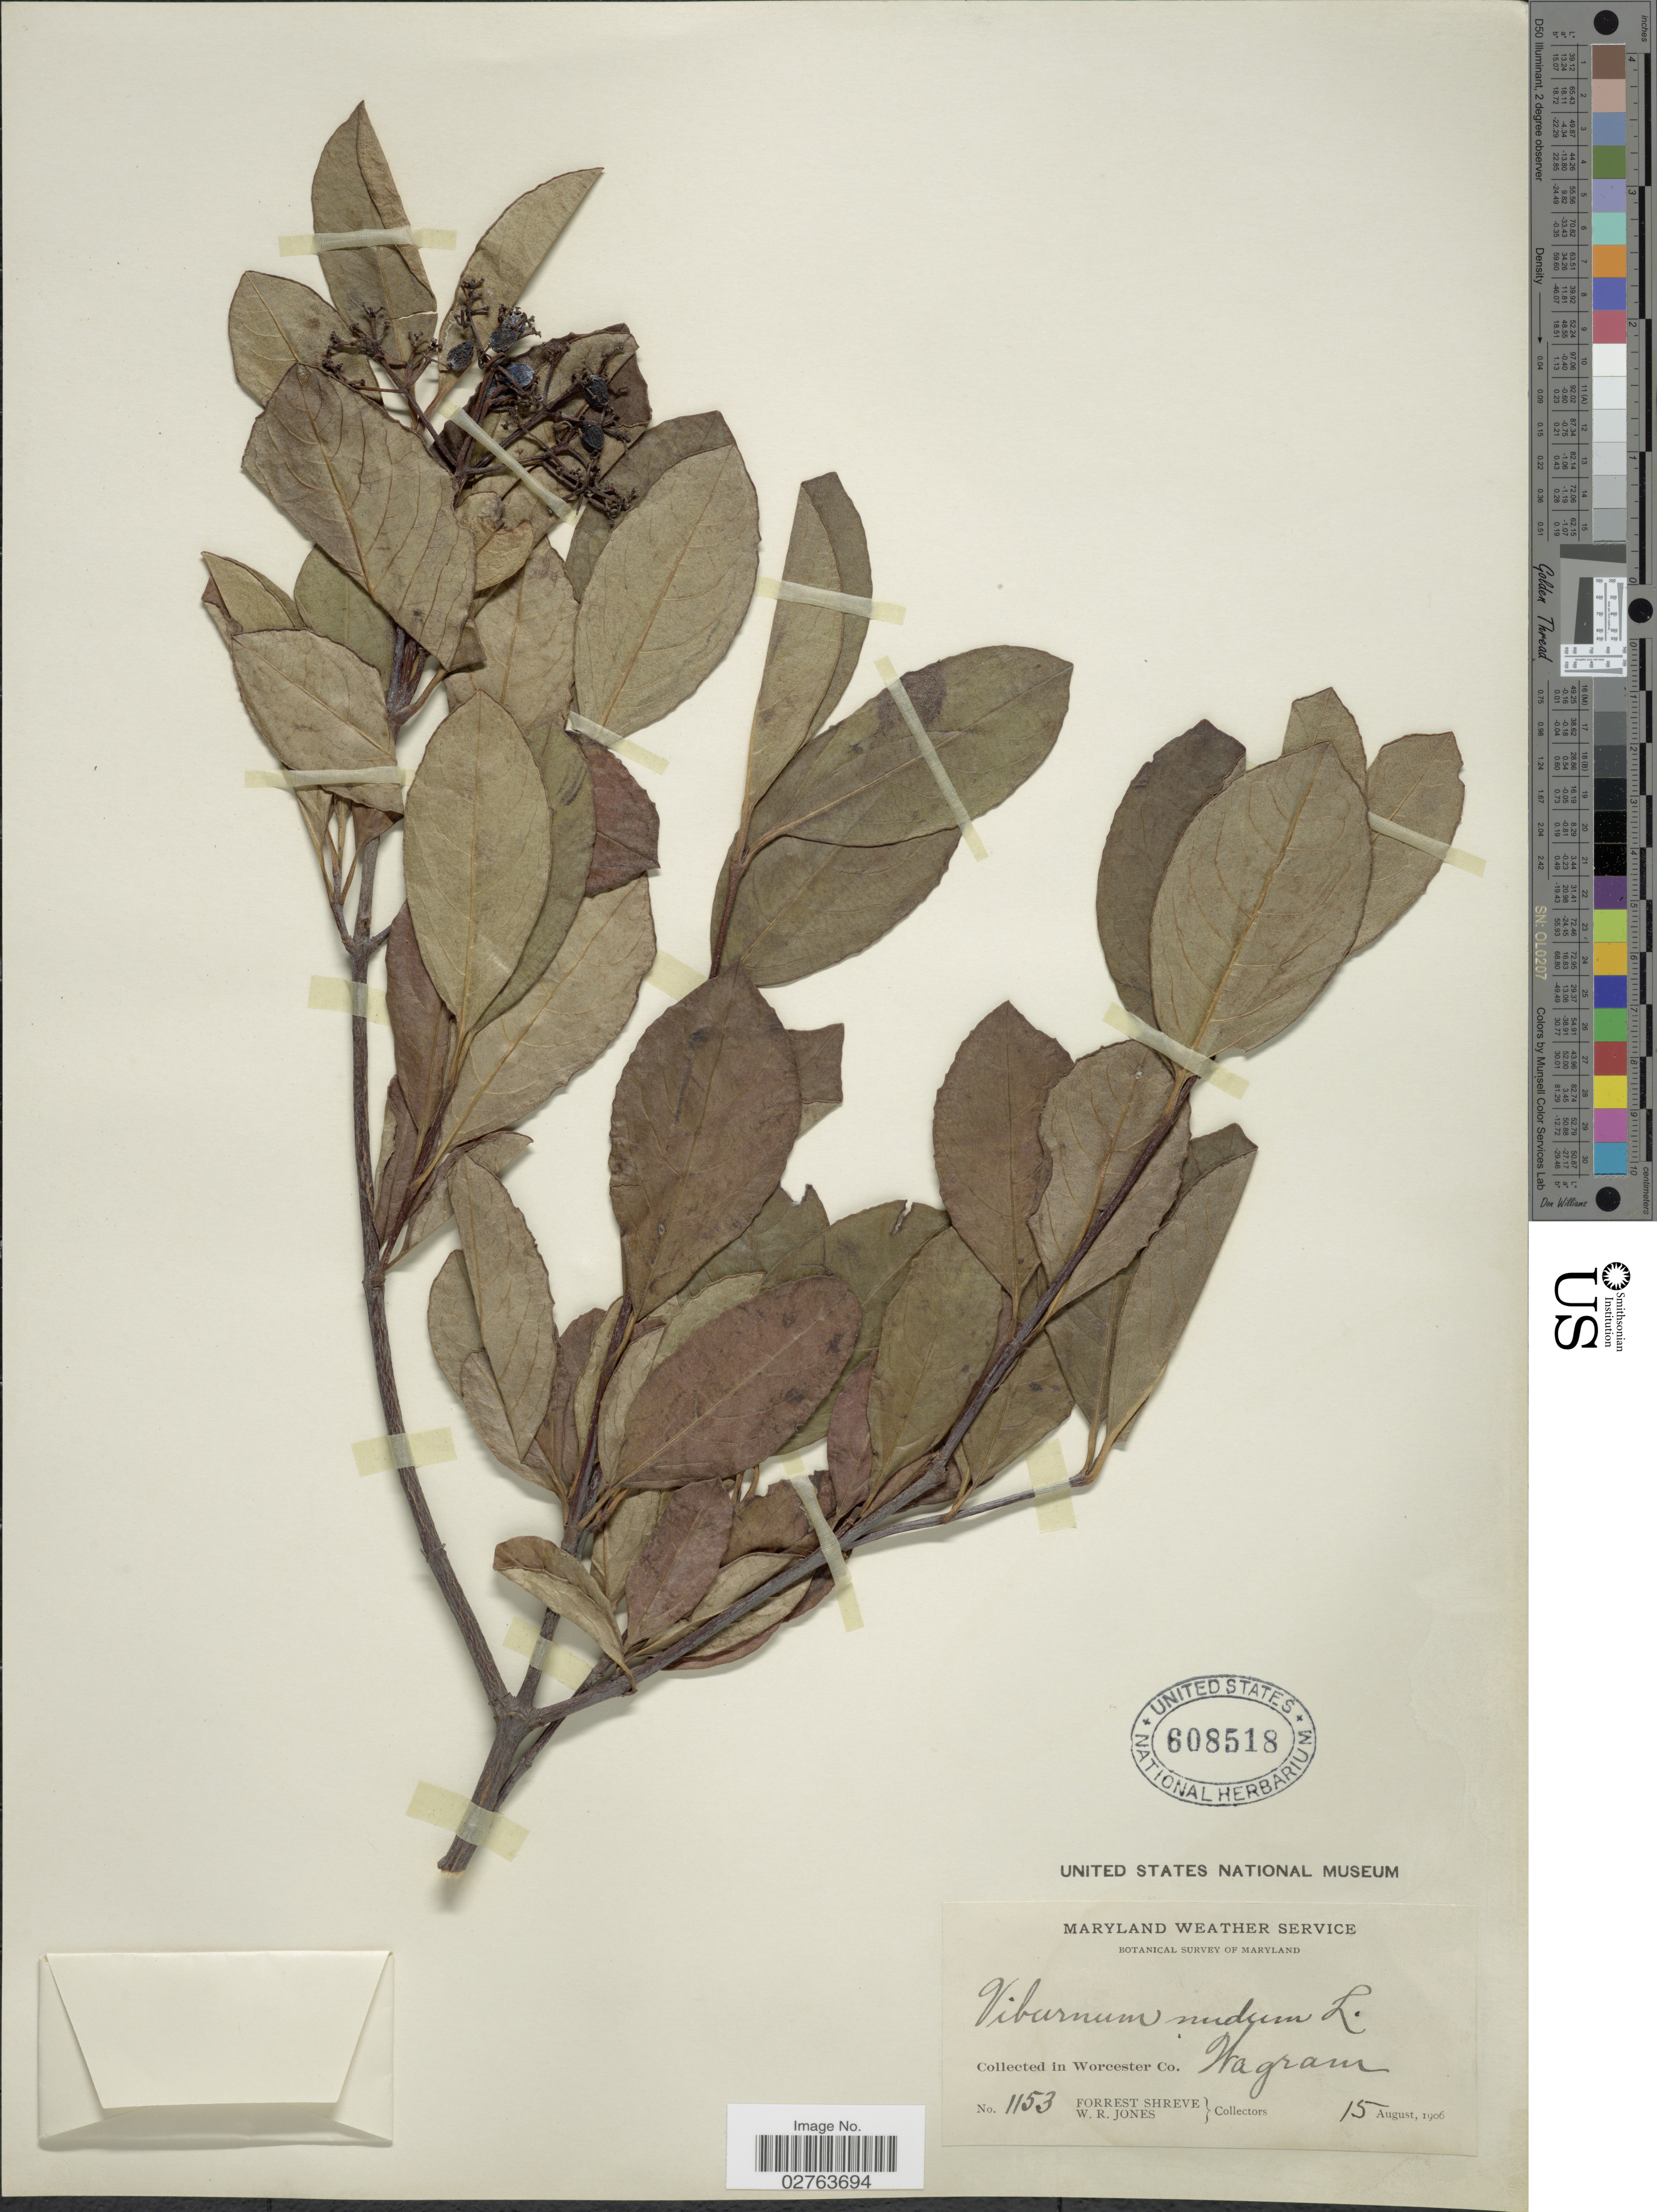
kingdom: Plantae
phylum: Tracheophyta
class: Magnoliopsida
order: Dipsacales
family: Viburnaceae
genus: Viburnum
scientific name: Viburnum nudum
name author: L.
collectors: F. Shreve & W. R. Jones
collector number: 1153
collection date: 1906-08-15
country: United States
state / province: Maryland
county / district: Worcester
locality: Worcester Co. Nagram.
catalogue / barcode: US 608518